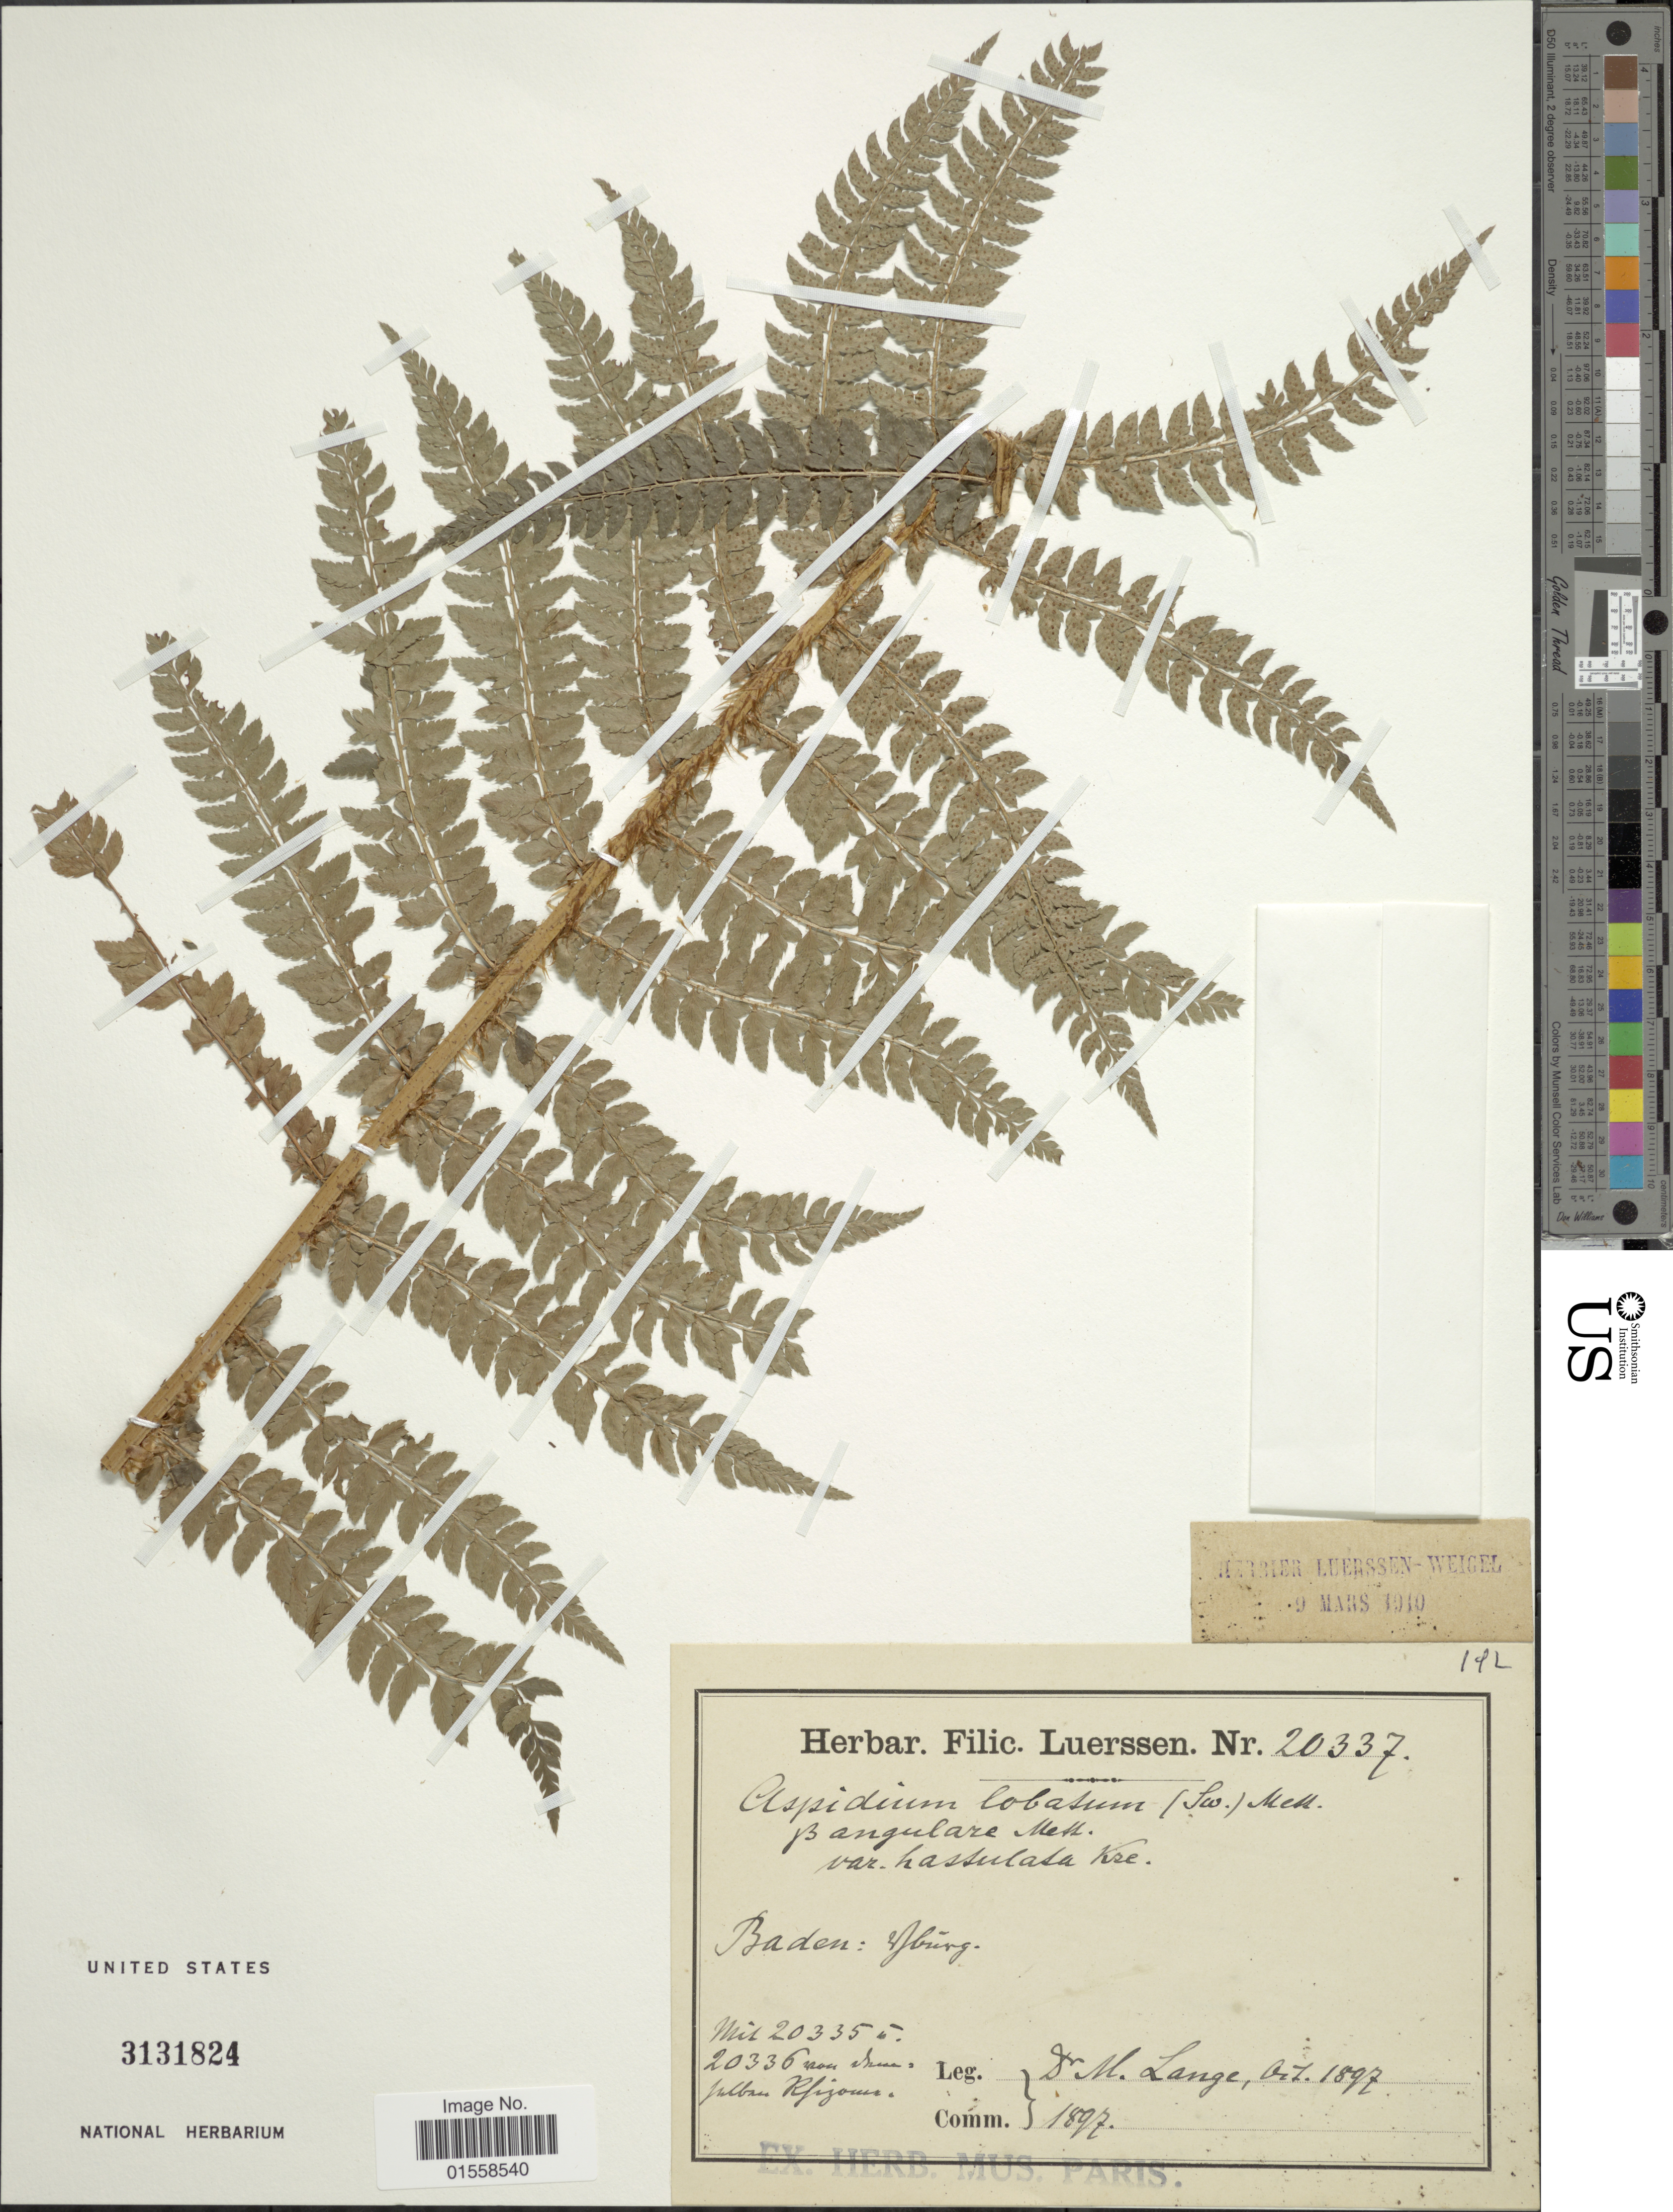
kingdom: Plantae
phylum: Tracheophyta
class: Polypodiopsida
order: Polypodiales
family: Dryopteridaceae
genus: Polystichum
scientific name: Polystichum aculeatum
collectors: M. Lange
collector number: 20337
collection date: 1897-10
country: Germany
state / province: Baden-Württemberg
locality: Baden: [illegible text].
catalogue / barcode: US 3131824